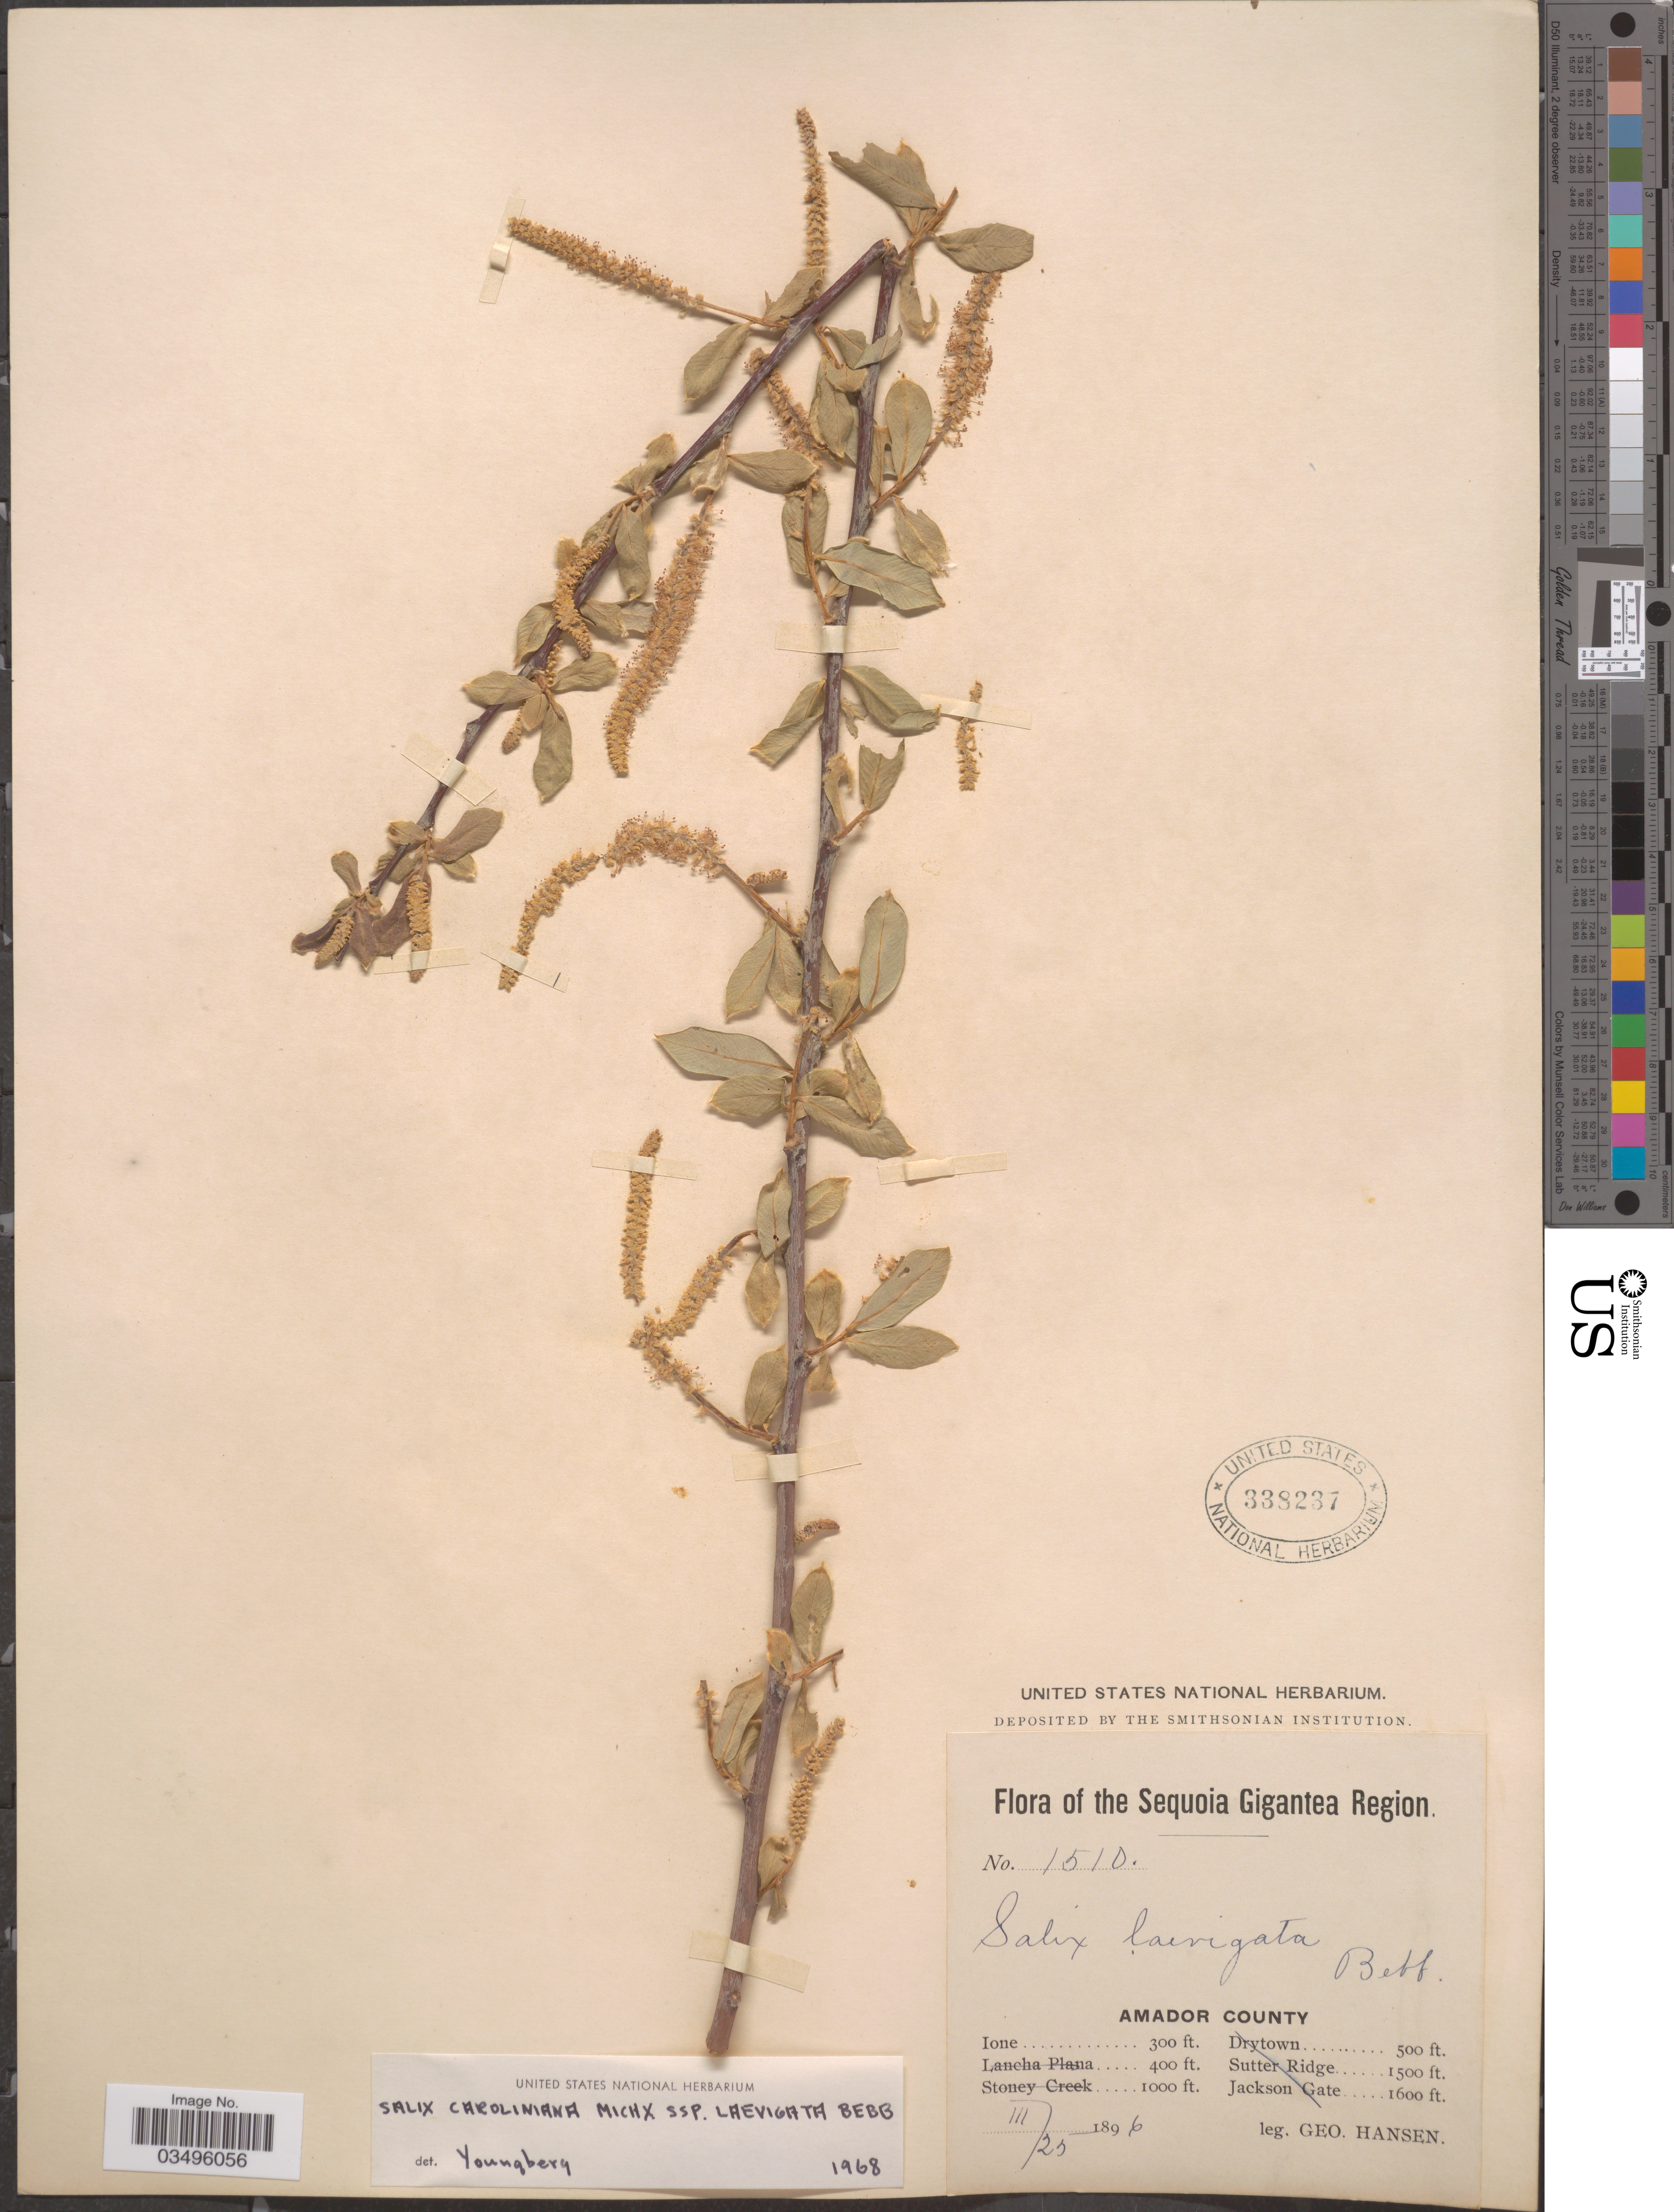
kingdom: Plantae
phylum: Tracheophyta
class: Magnoliopsida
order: Malpighiales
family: Salicaceae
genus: Salix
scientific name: Salix caroliniana subsp. laevigata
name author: Bebb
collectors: G. Hansen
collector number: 1510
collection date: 1896-03-25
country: United States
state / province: California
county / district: Amador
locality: The Sequoia Gigantea Region. Amador County. Ione.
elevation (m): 91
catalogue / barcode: US 338237